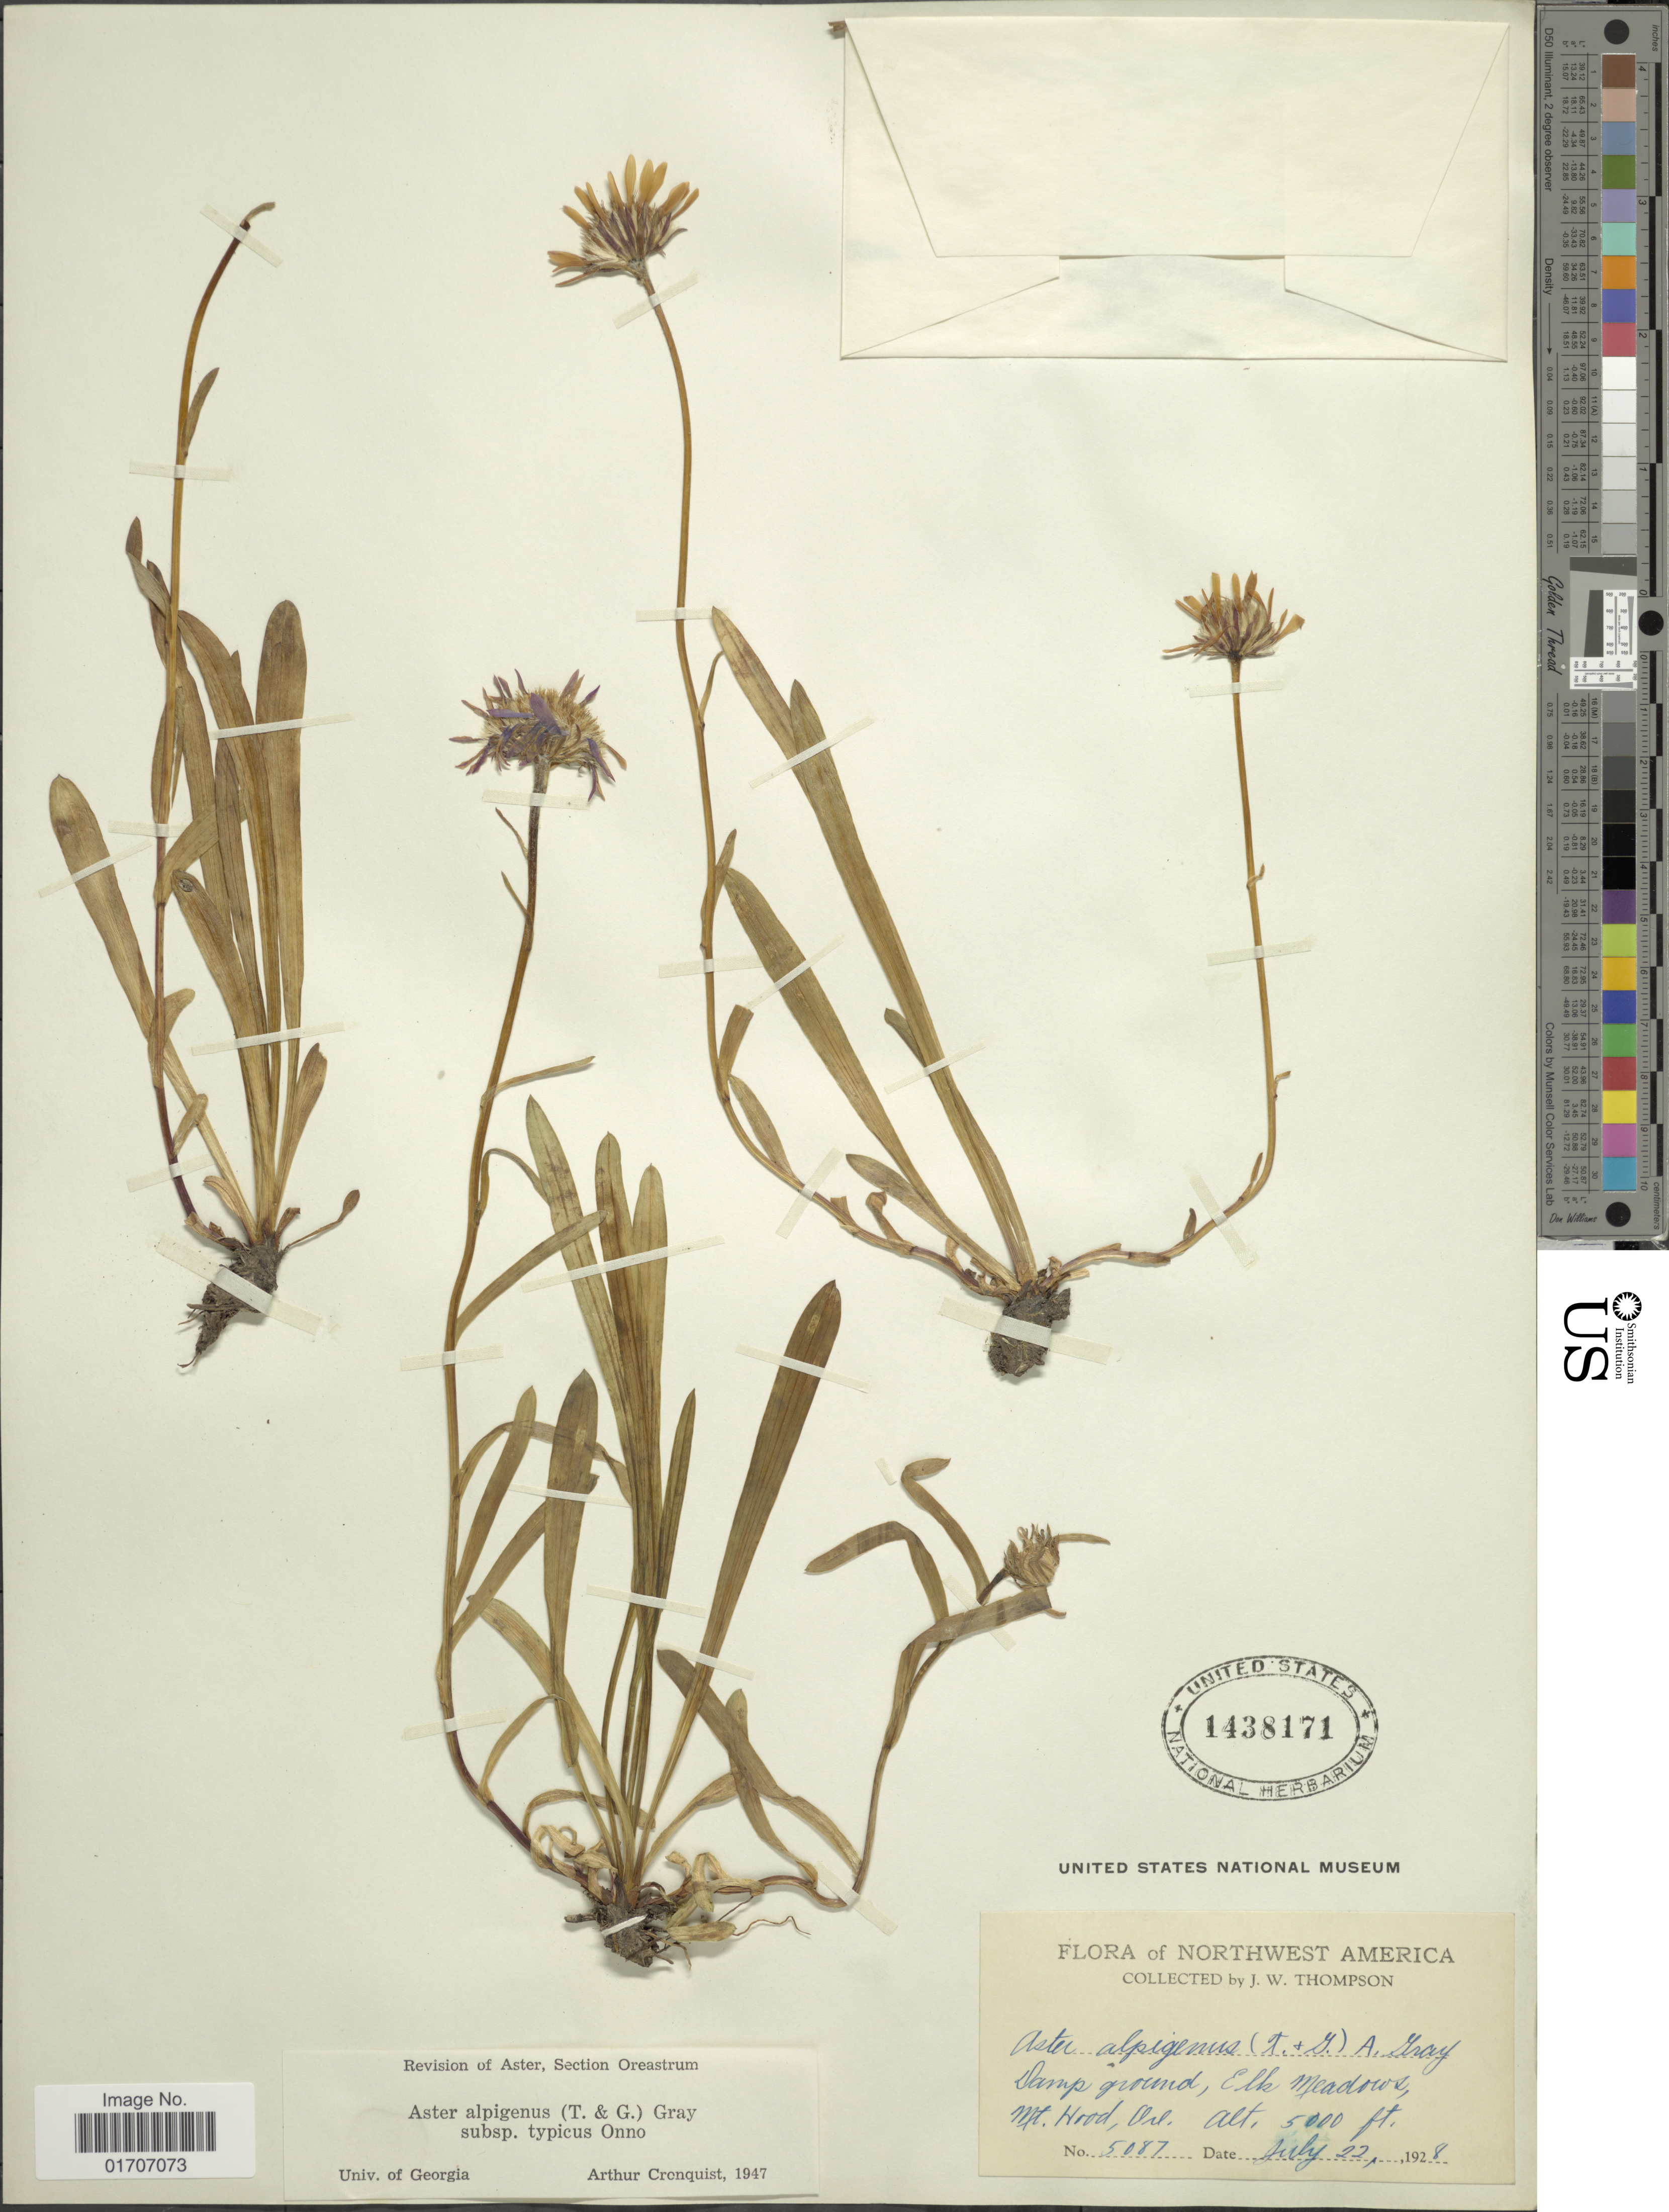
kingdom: Plantae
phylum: Tracheophyta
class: Magnoliopsida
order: Asterales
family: Asteraceae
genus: Oreostemma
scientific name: Oreostemma alpigenum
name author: (Torr. & A. Gray) Greene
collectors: J. W. Thompson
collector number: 5087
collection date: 1928-07-22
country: United States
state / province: Oregon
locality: Northwest America. Damp ground, Elk Meadows, Mt. Hood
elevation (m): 1524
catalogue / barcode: US 1438171